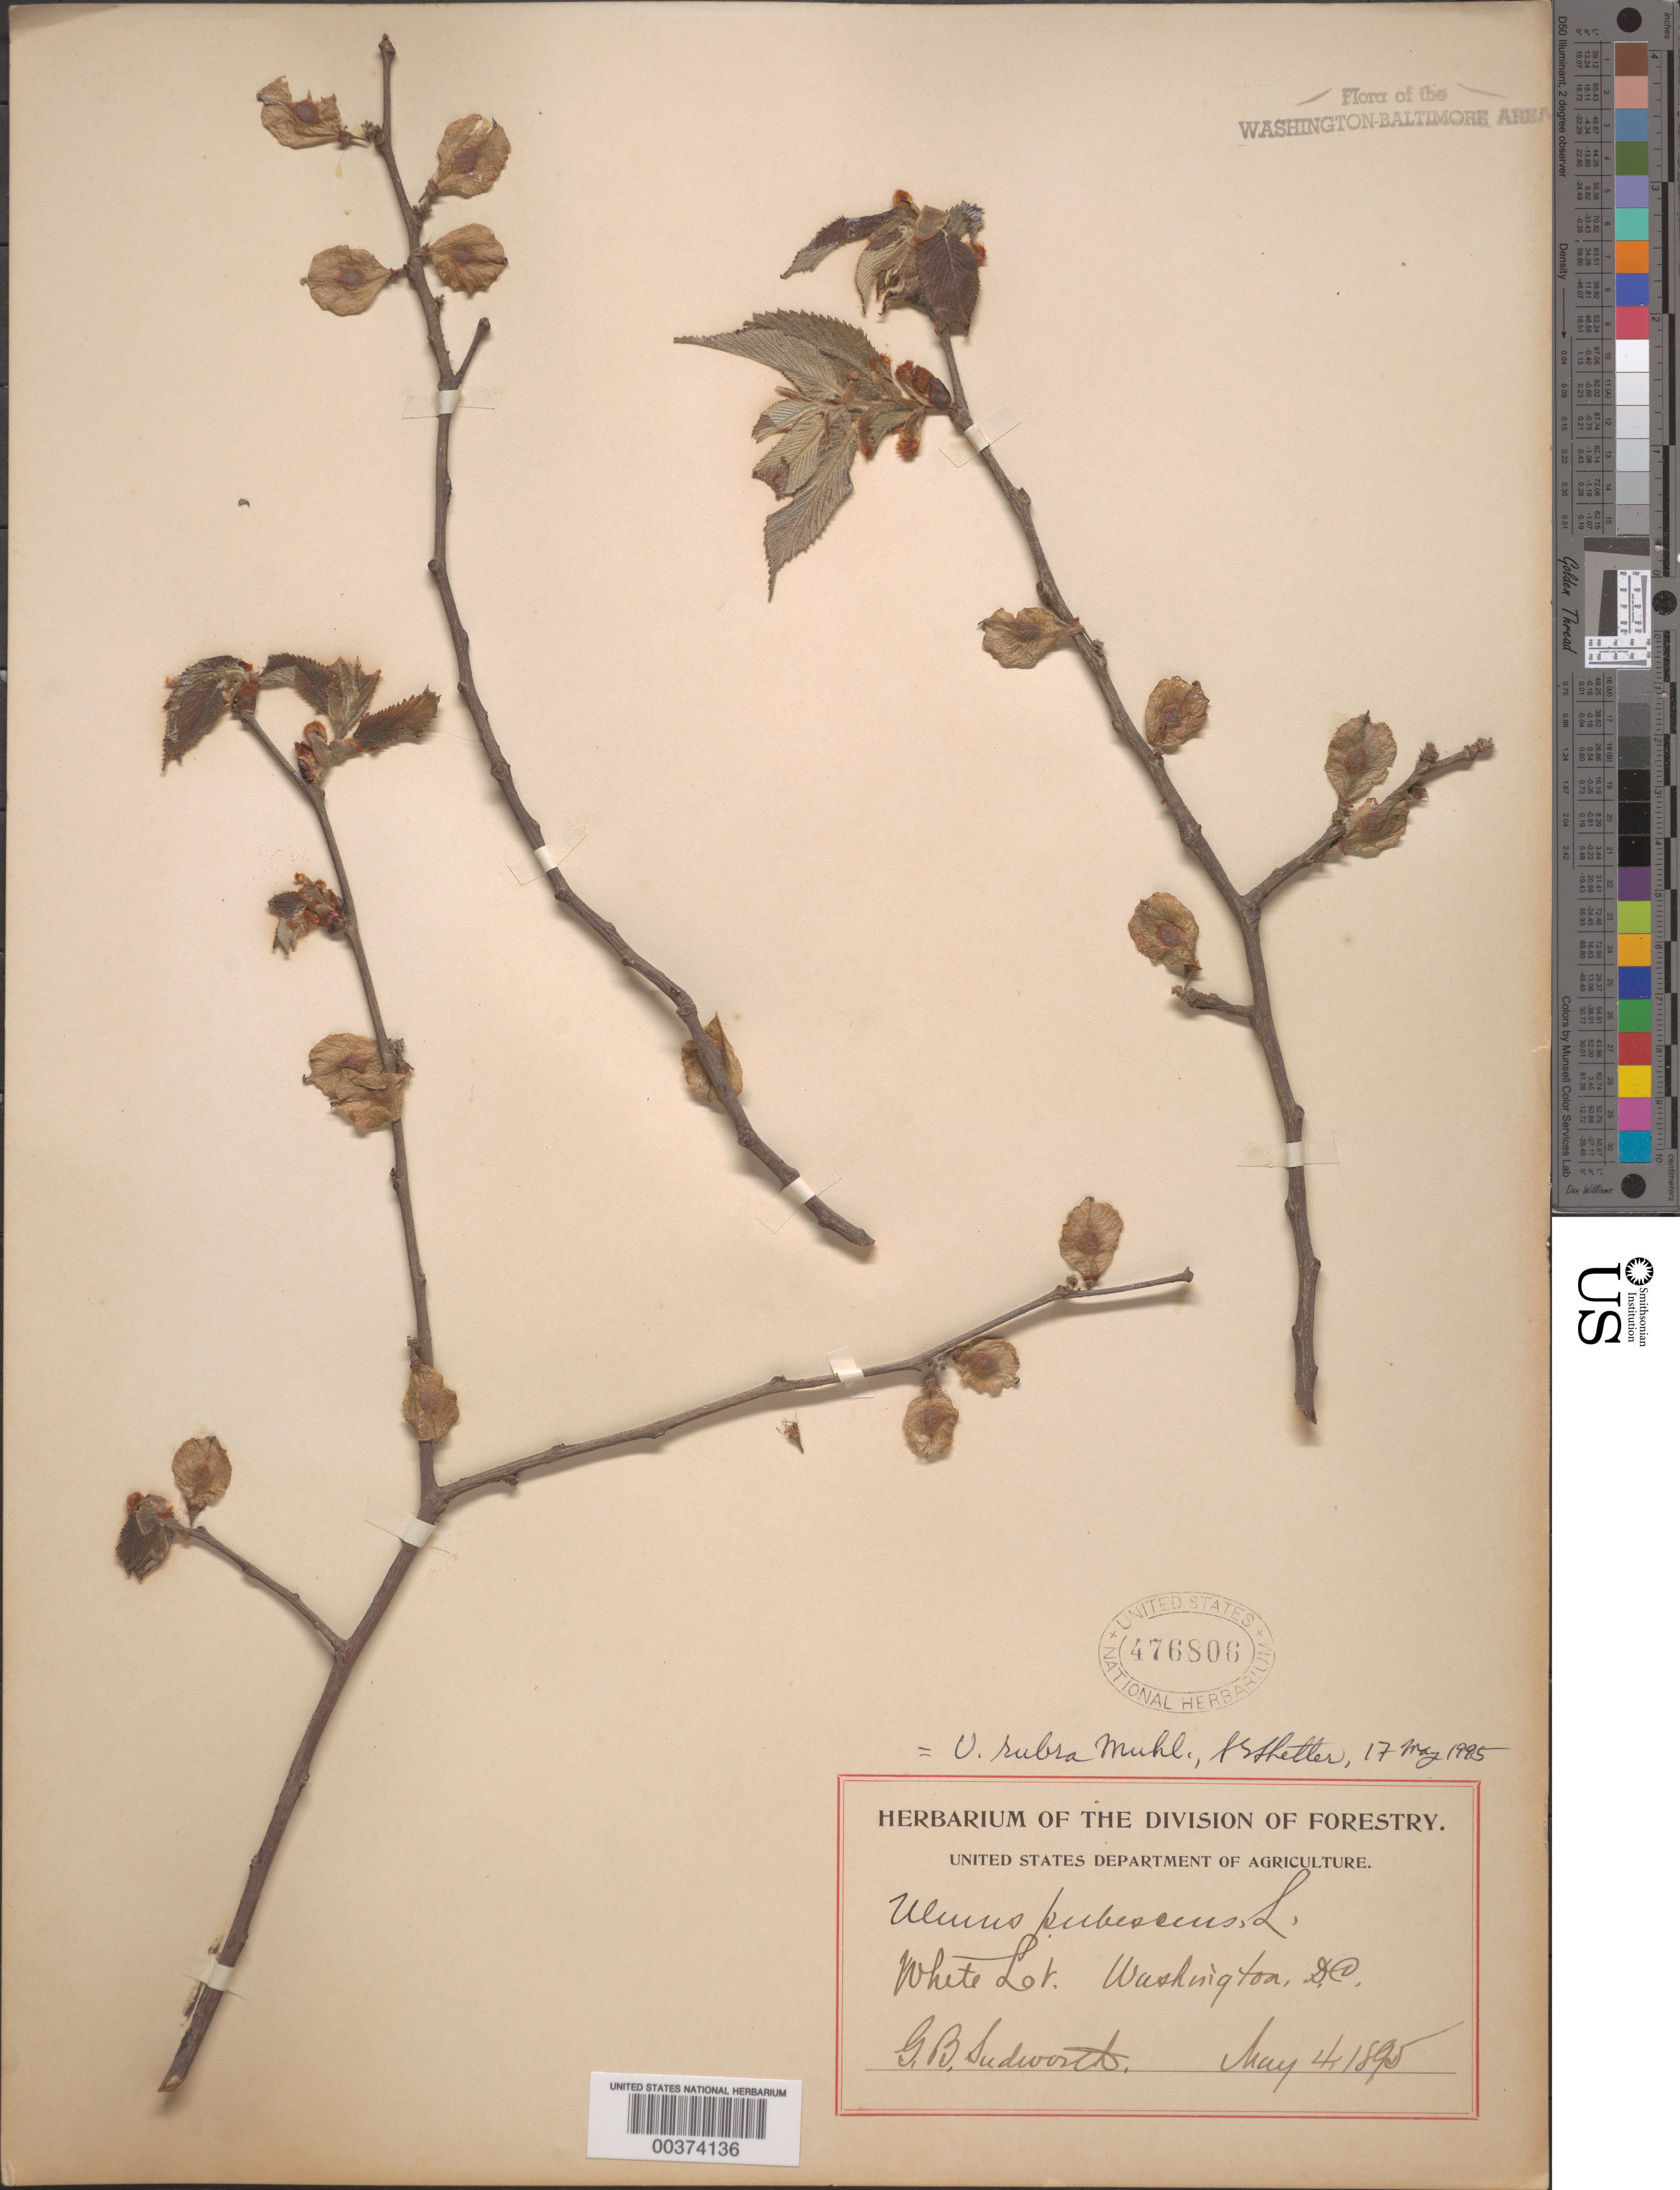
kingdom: Plantae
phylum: Tracheophyta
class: Magnoliopsida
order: Rosales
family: Ulmaceae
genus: Ulmus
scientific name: Ulmus rubra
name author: Muhl.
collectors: G. B. Sudworth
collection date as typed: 04 May 1895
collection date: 1895-05-04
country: United States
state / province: District of Columbia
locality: White Lot, SW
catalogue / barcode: US 476806